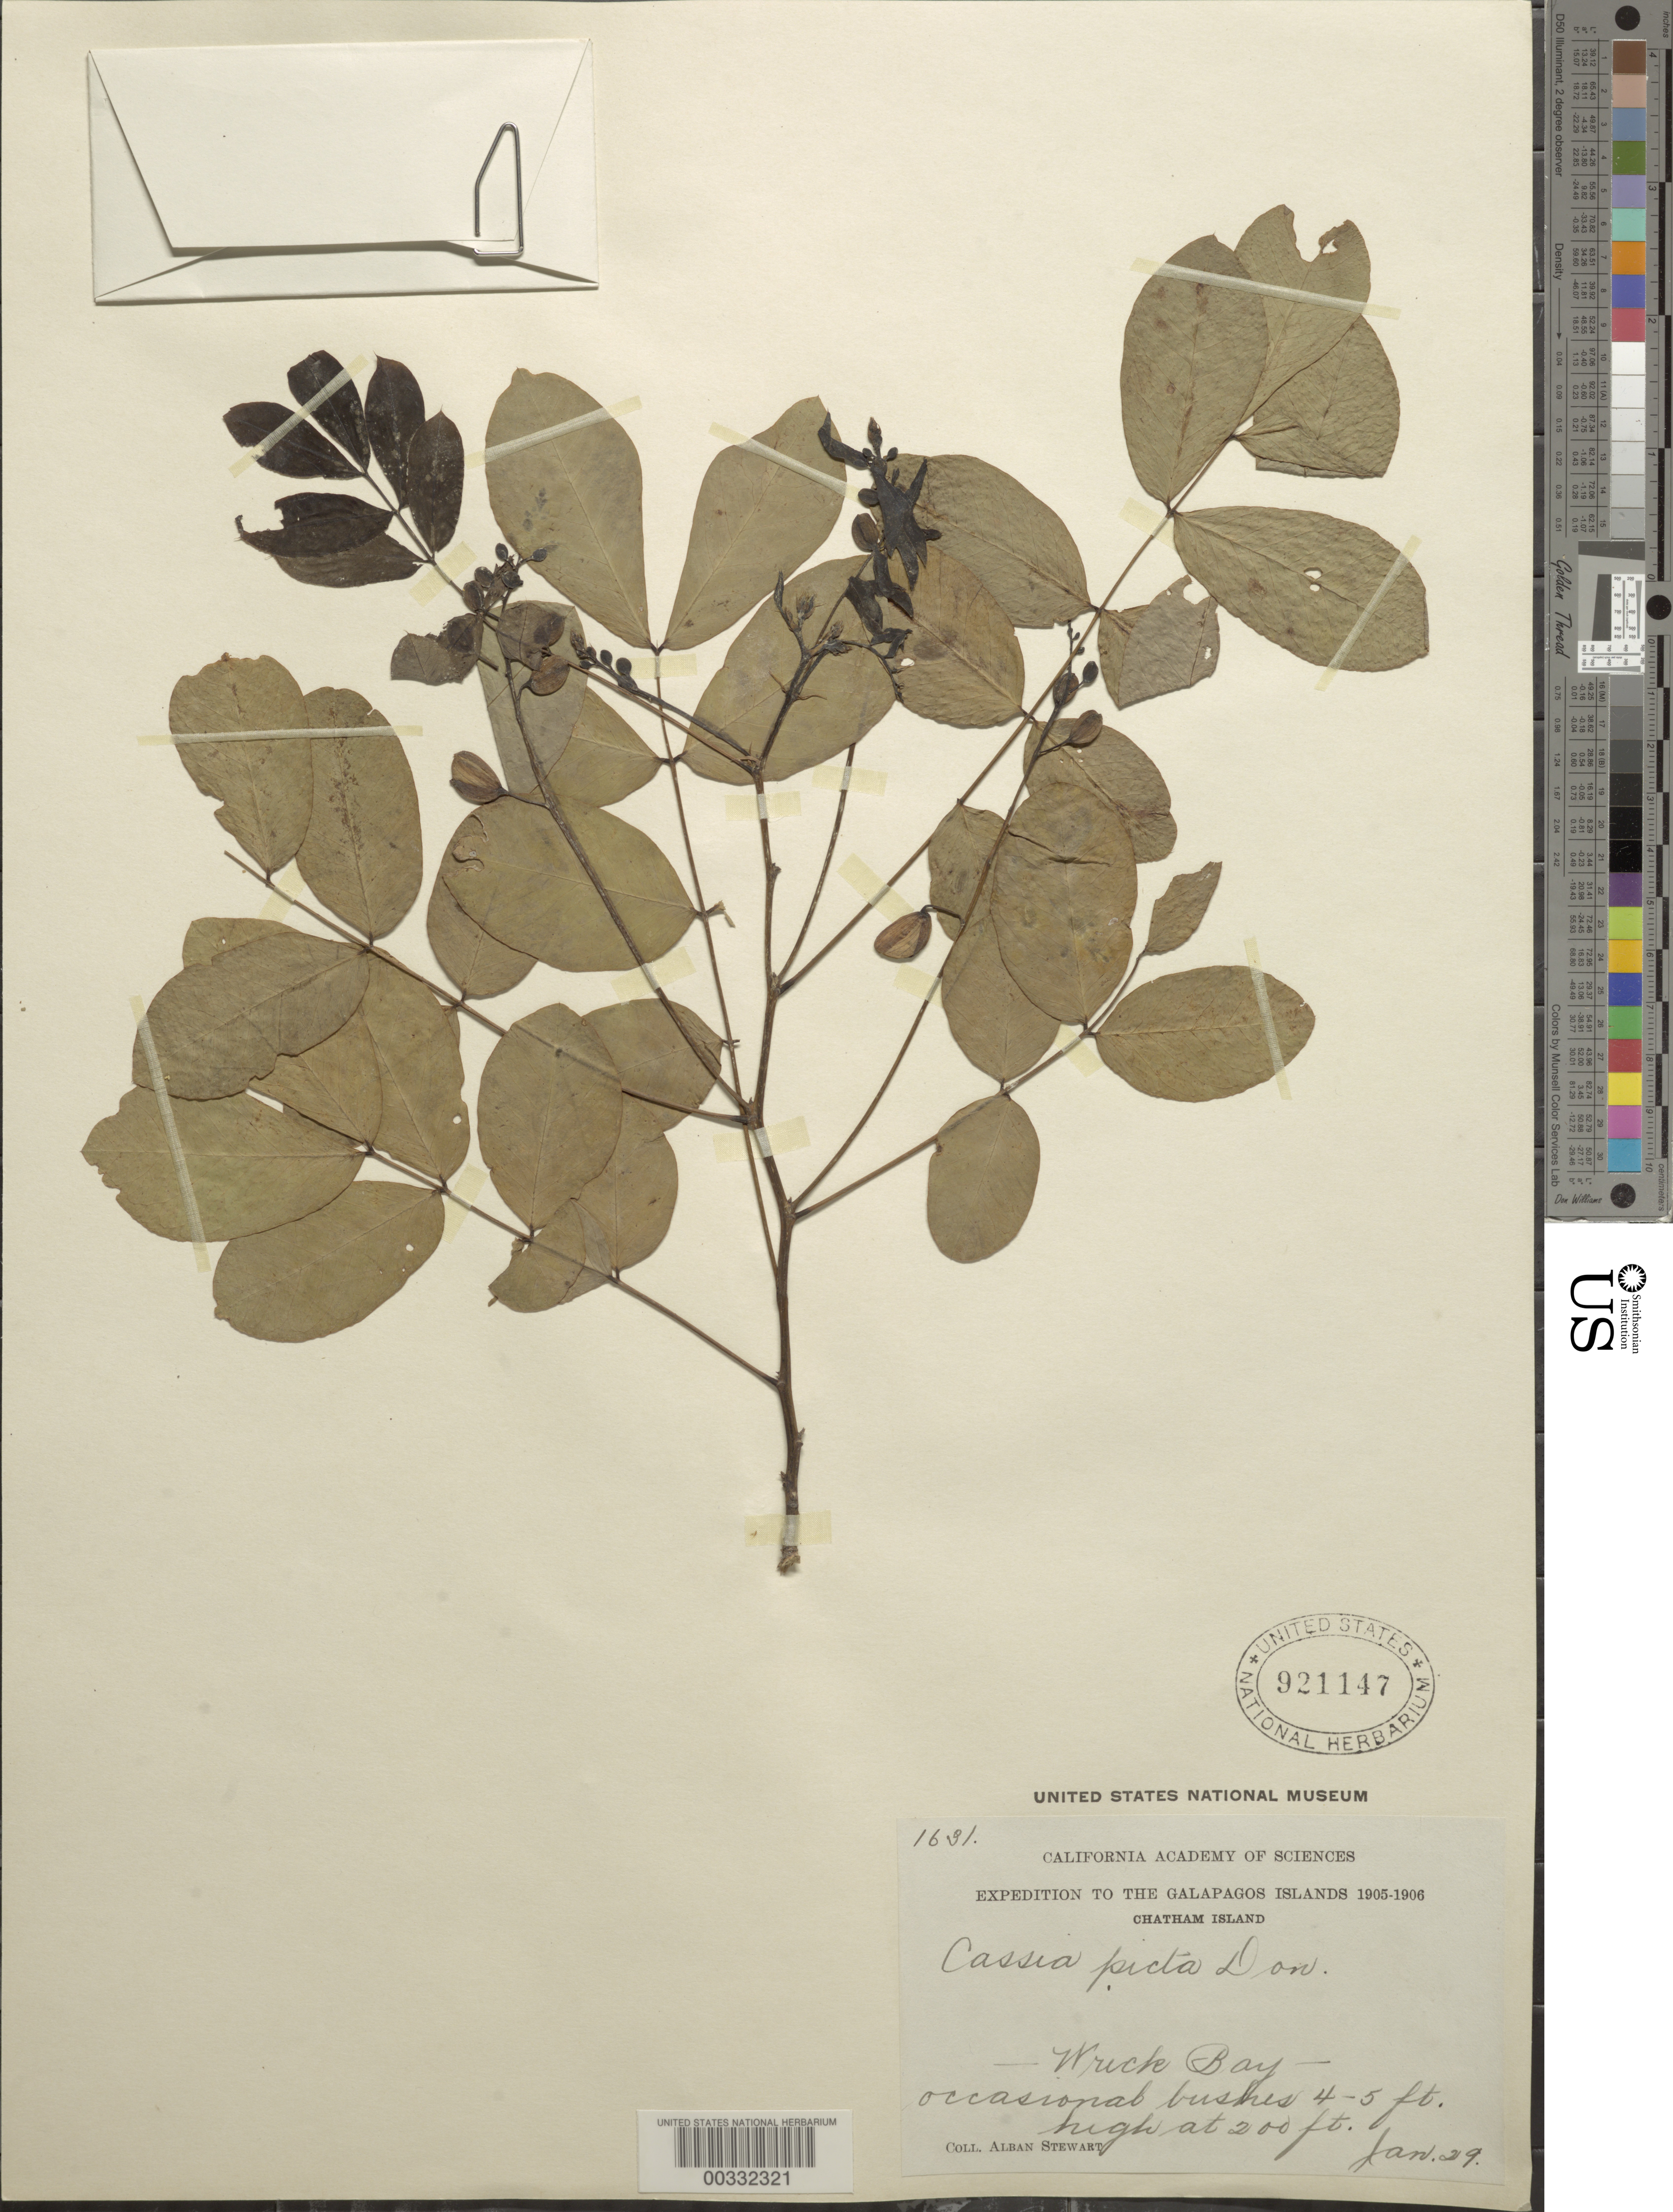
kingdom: Plantae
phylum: Tracheophyta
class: Magnoliopsida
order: Fabales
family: Fabaceae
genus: Senna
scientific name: Senna pistaciifolia var. picta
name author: (G. Don) H.S. Irwin & Barneby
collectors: A. Stewart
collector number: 1631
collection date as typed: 29 Jan 1905 or 29 Jan 1906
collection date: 1905-01-29 or 1906-01-29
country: Ecuador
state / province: Colón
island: San Cristóbal [Chatham]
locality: Wreck Bay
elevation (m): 61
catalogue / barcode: US 921147